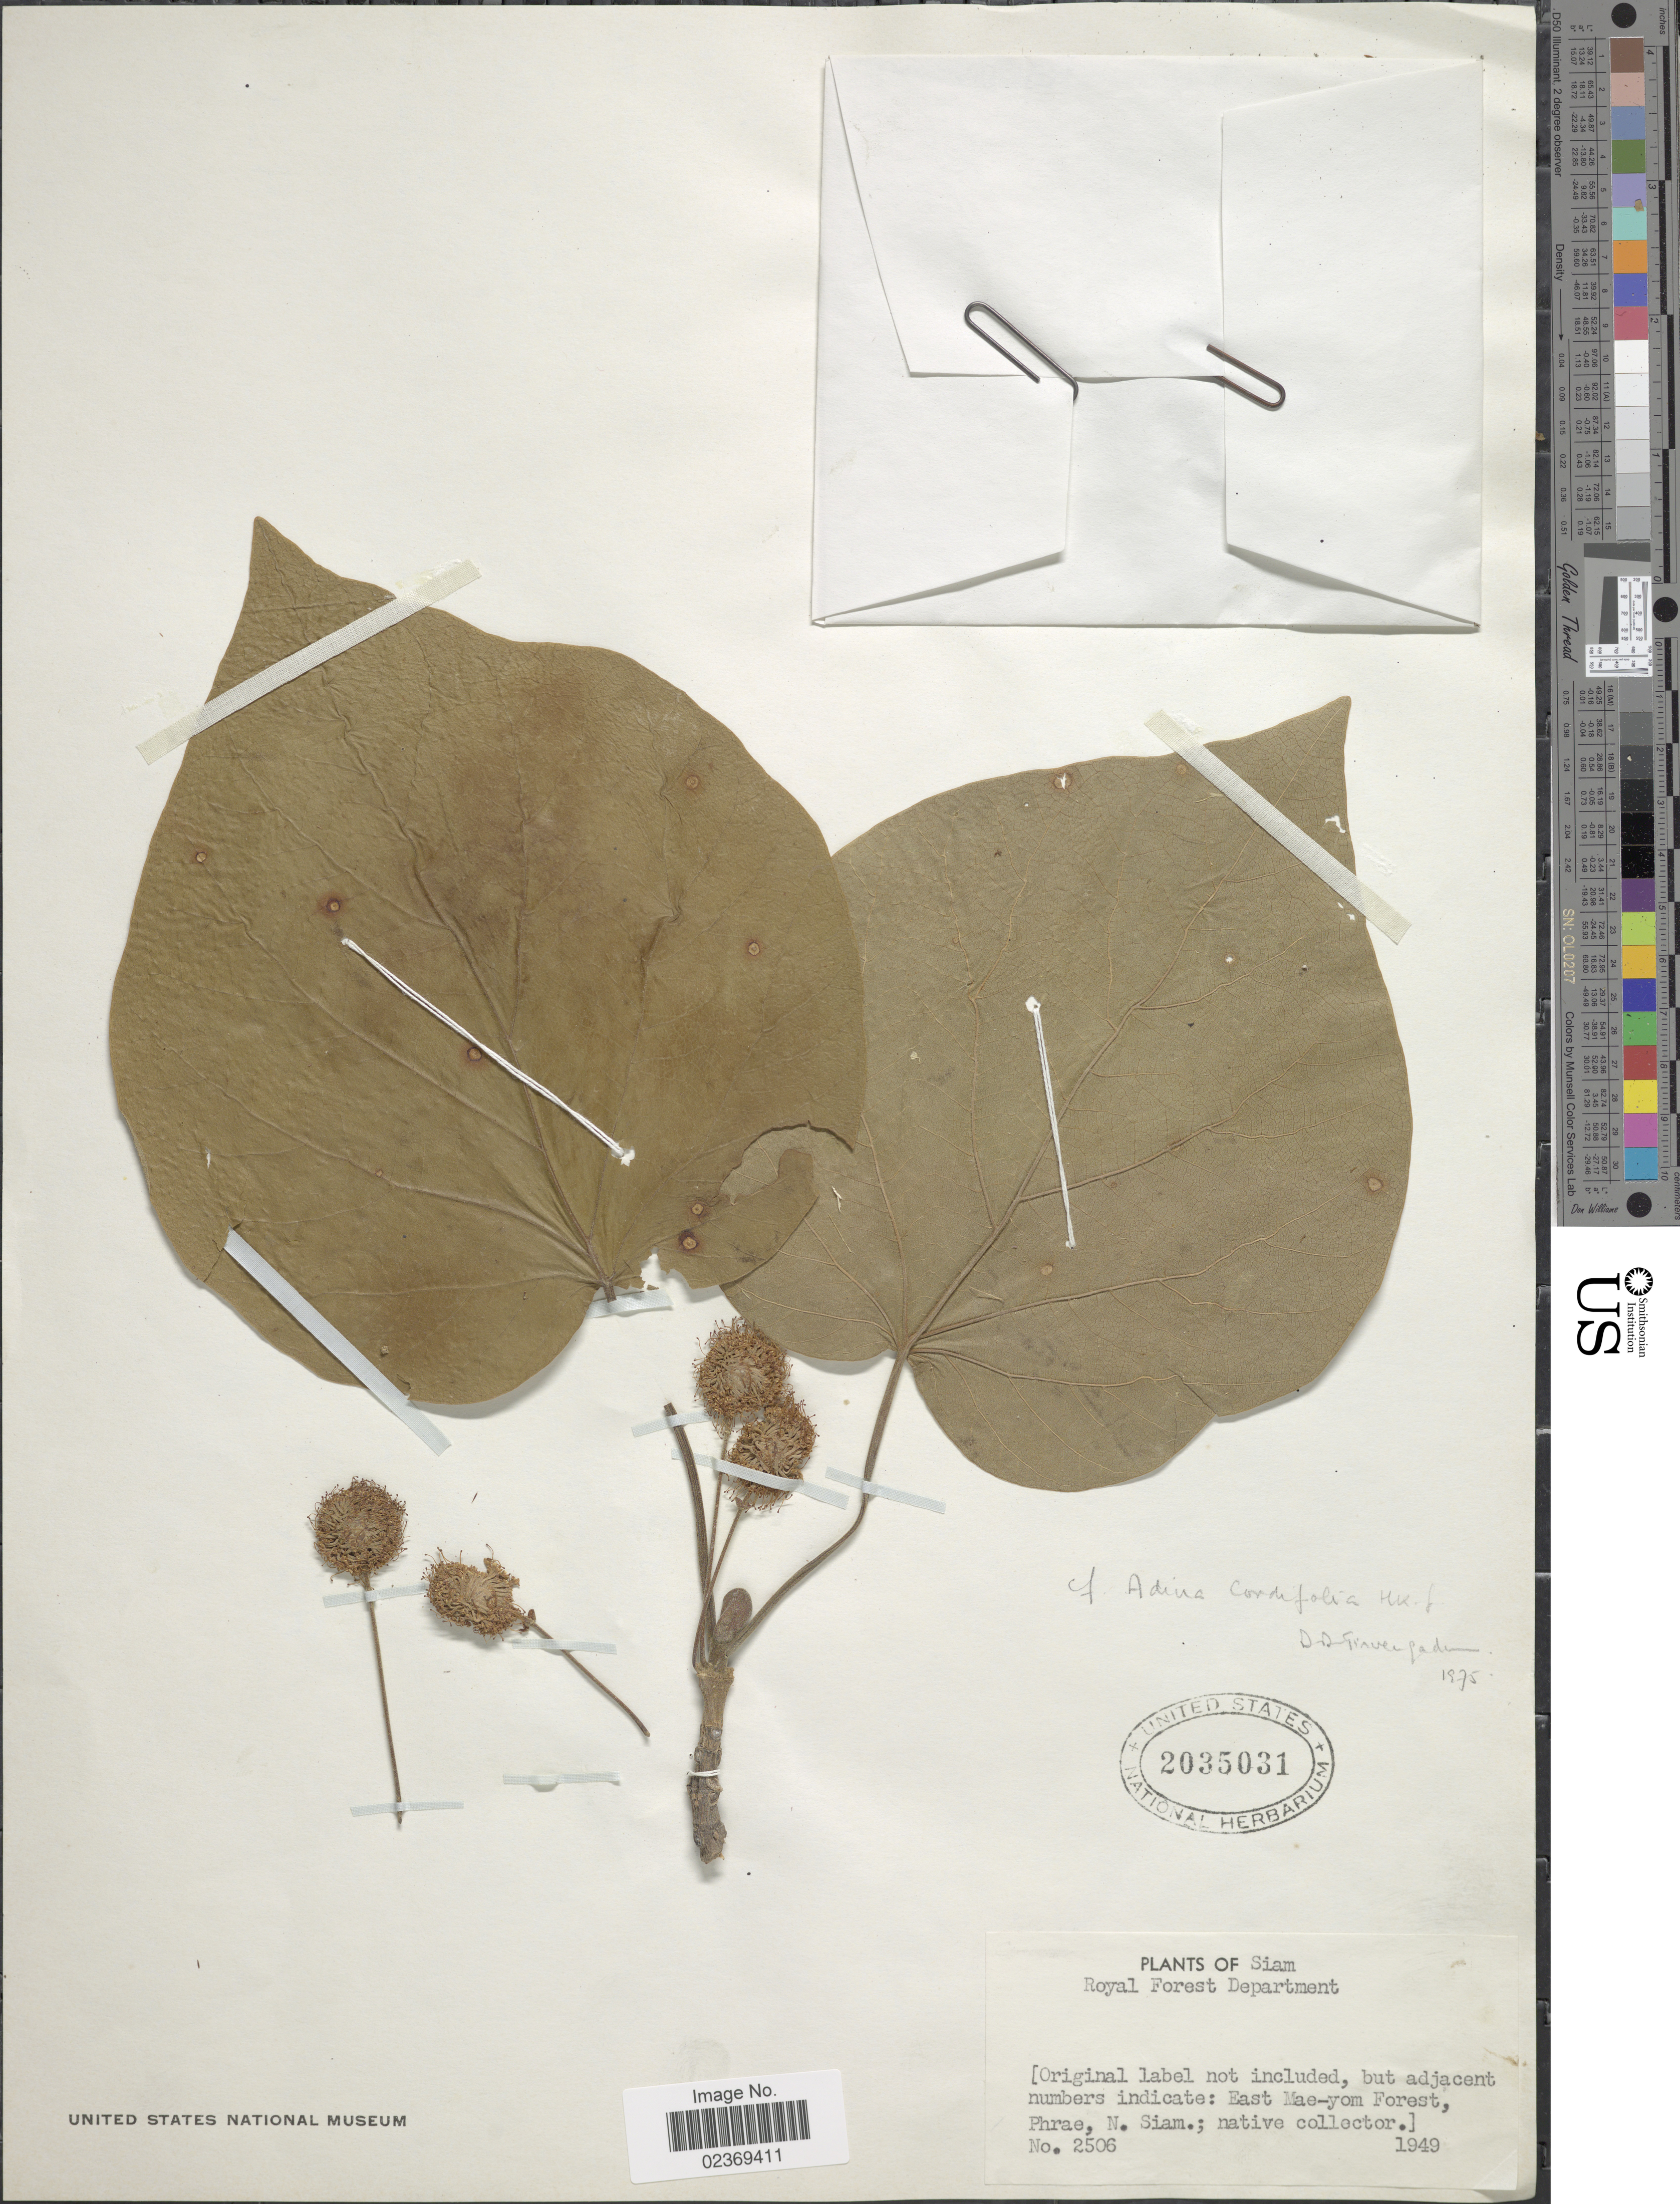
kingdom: Plantae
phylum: Tracheophyta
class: Magnoliopsida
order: Gentianales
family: Rubiaceae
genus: Adina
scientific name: Adina cordifolia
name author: (Roxb.) Hook. f. & Benth.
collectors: Native collector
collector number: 2506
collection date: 1949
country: Thailand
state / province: Phrae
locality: N. Siam, East Mae-yom Forest.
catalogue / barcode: US 2035031